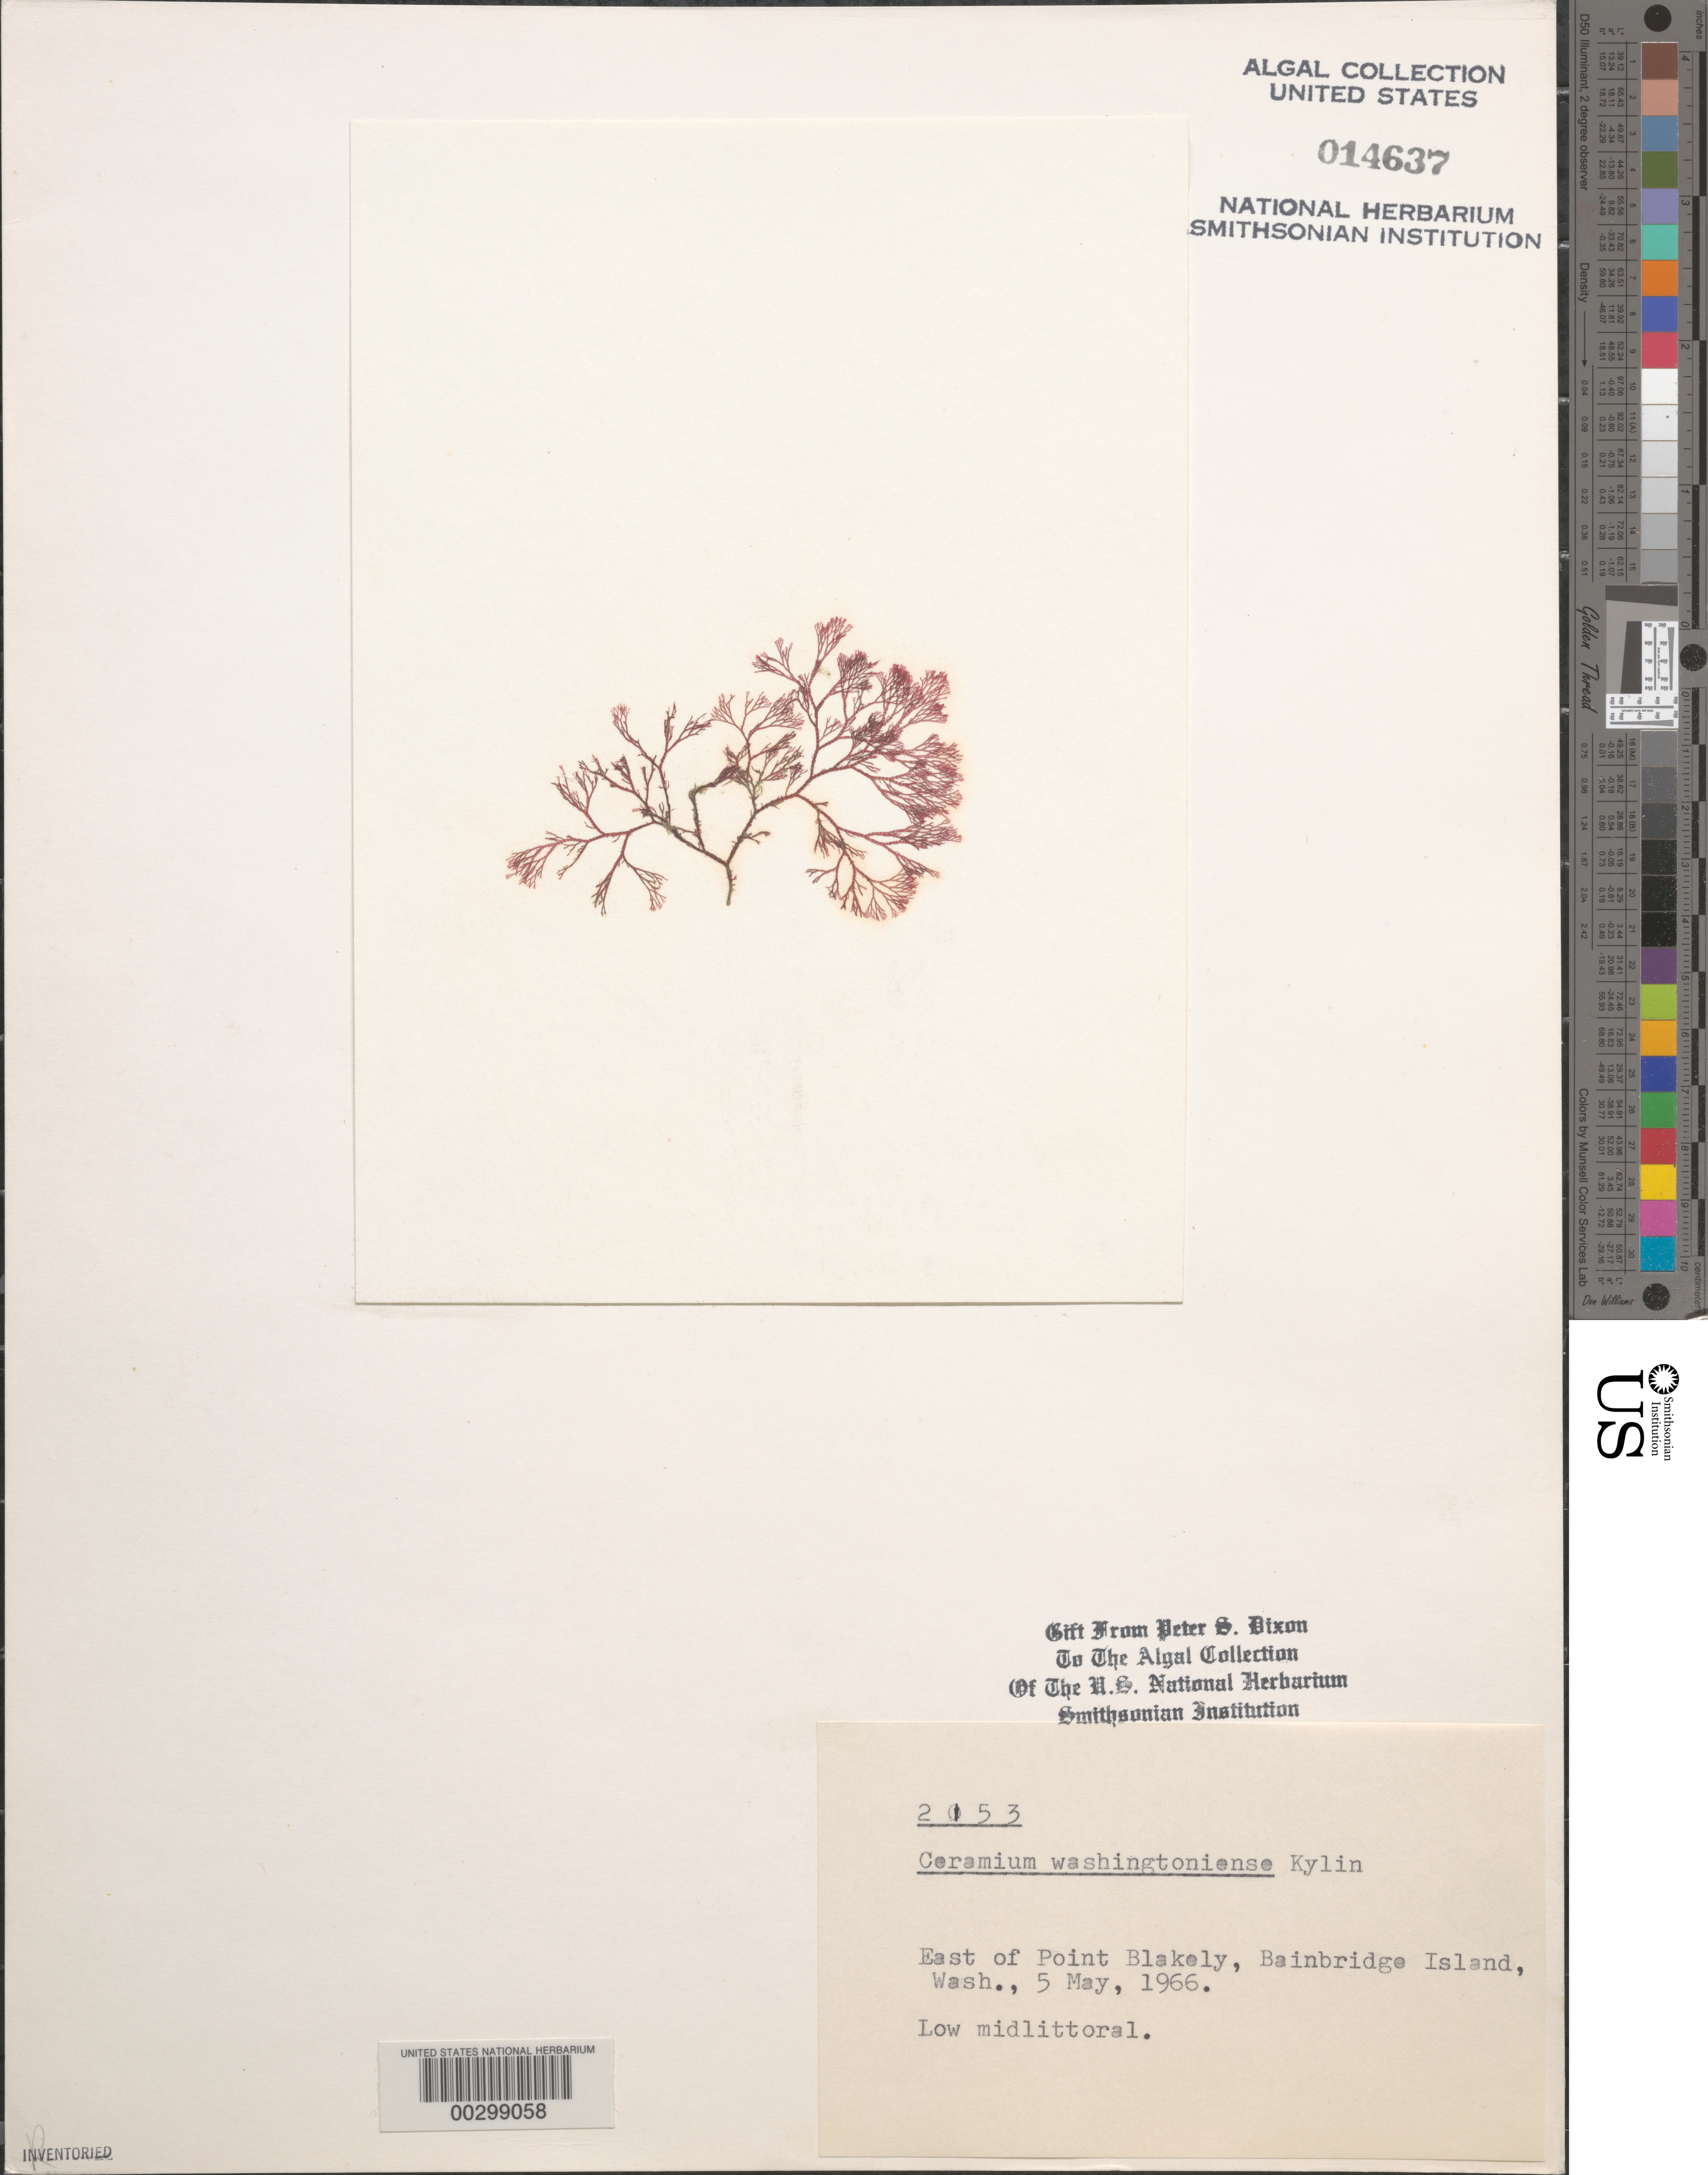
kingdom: Plantae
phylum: Rhodophyta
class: Florideophyceae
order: Ceramiales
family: Ceramiaceae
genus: Ceramium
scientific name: Ceramium pacificum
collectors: P. S. Dixon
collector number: PSD 2153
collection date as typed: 05 May 1966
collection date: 1966-05-05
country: United States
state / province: Washington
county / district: Kitsap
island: Bainbridge Island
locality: East of Point Blakely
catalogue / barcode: US 14637